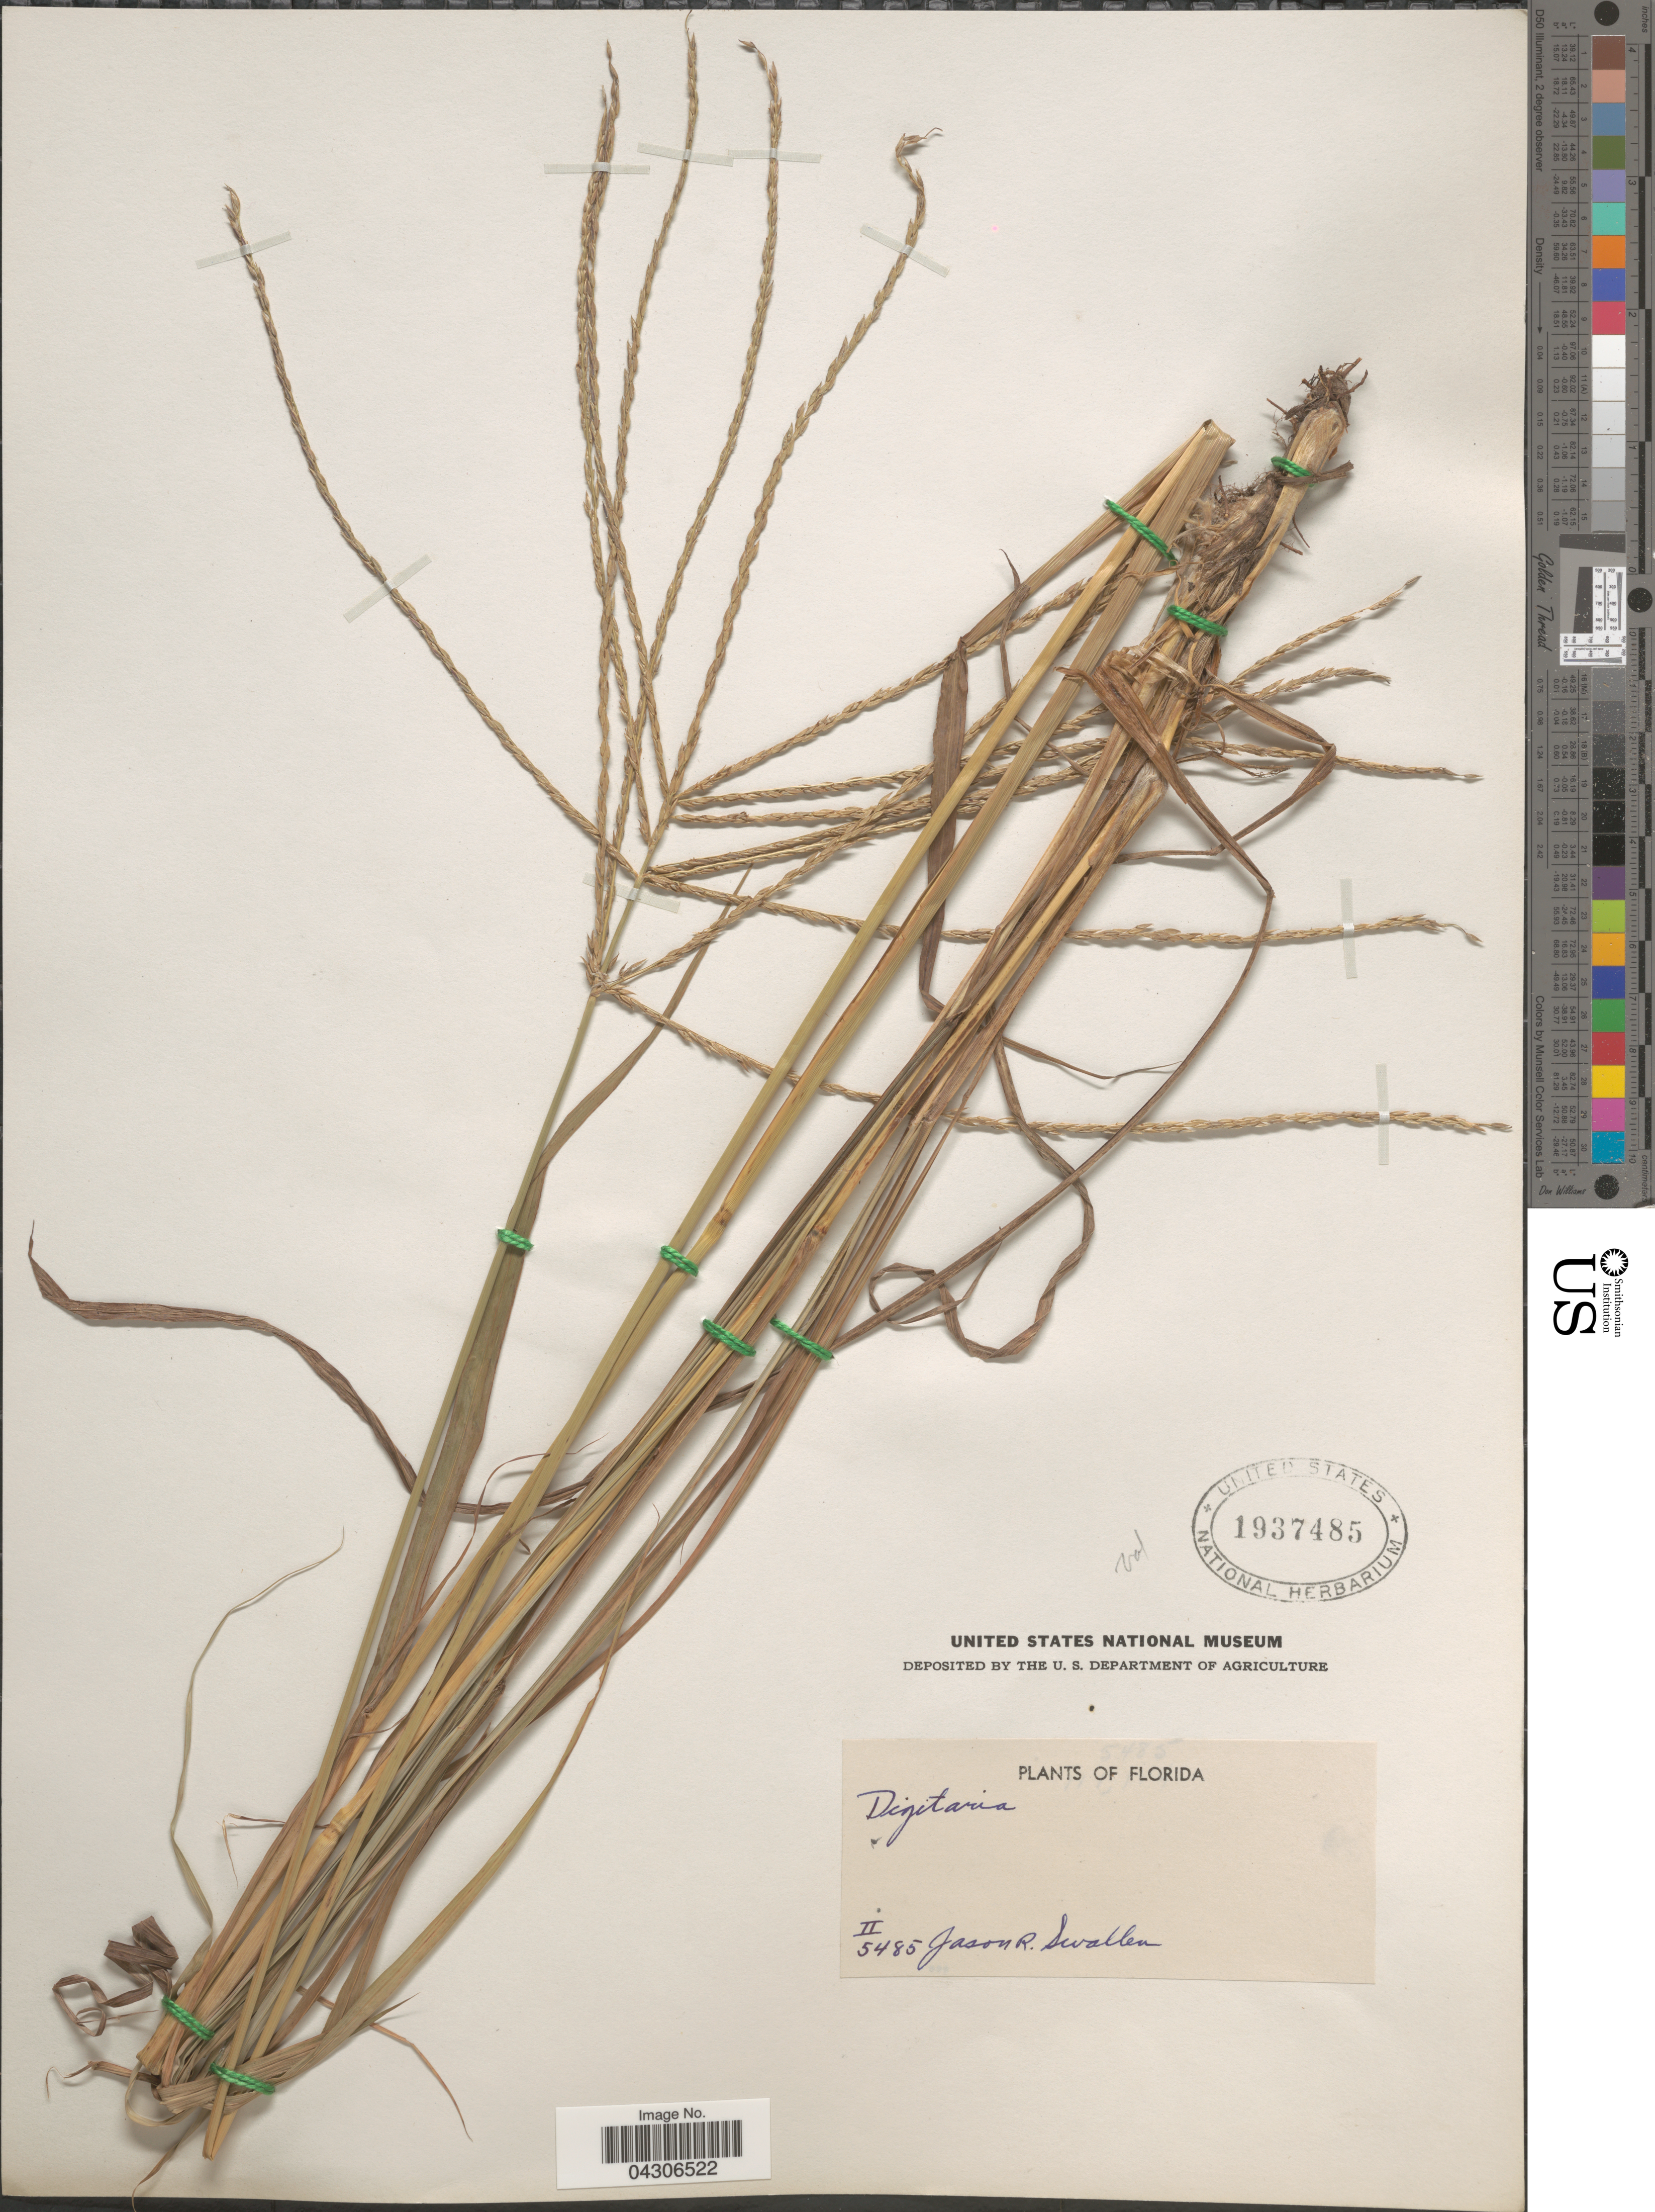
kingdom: Plantae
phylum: Tracheophyta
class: Liliopsida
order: Poales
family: Poaceae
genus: Digitaria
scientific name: Digitaria sp.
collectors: J. R. Swallen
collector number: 5485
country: United States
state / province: Florida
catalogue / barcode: US 1937485